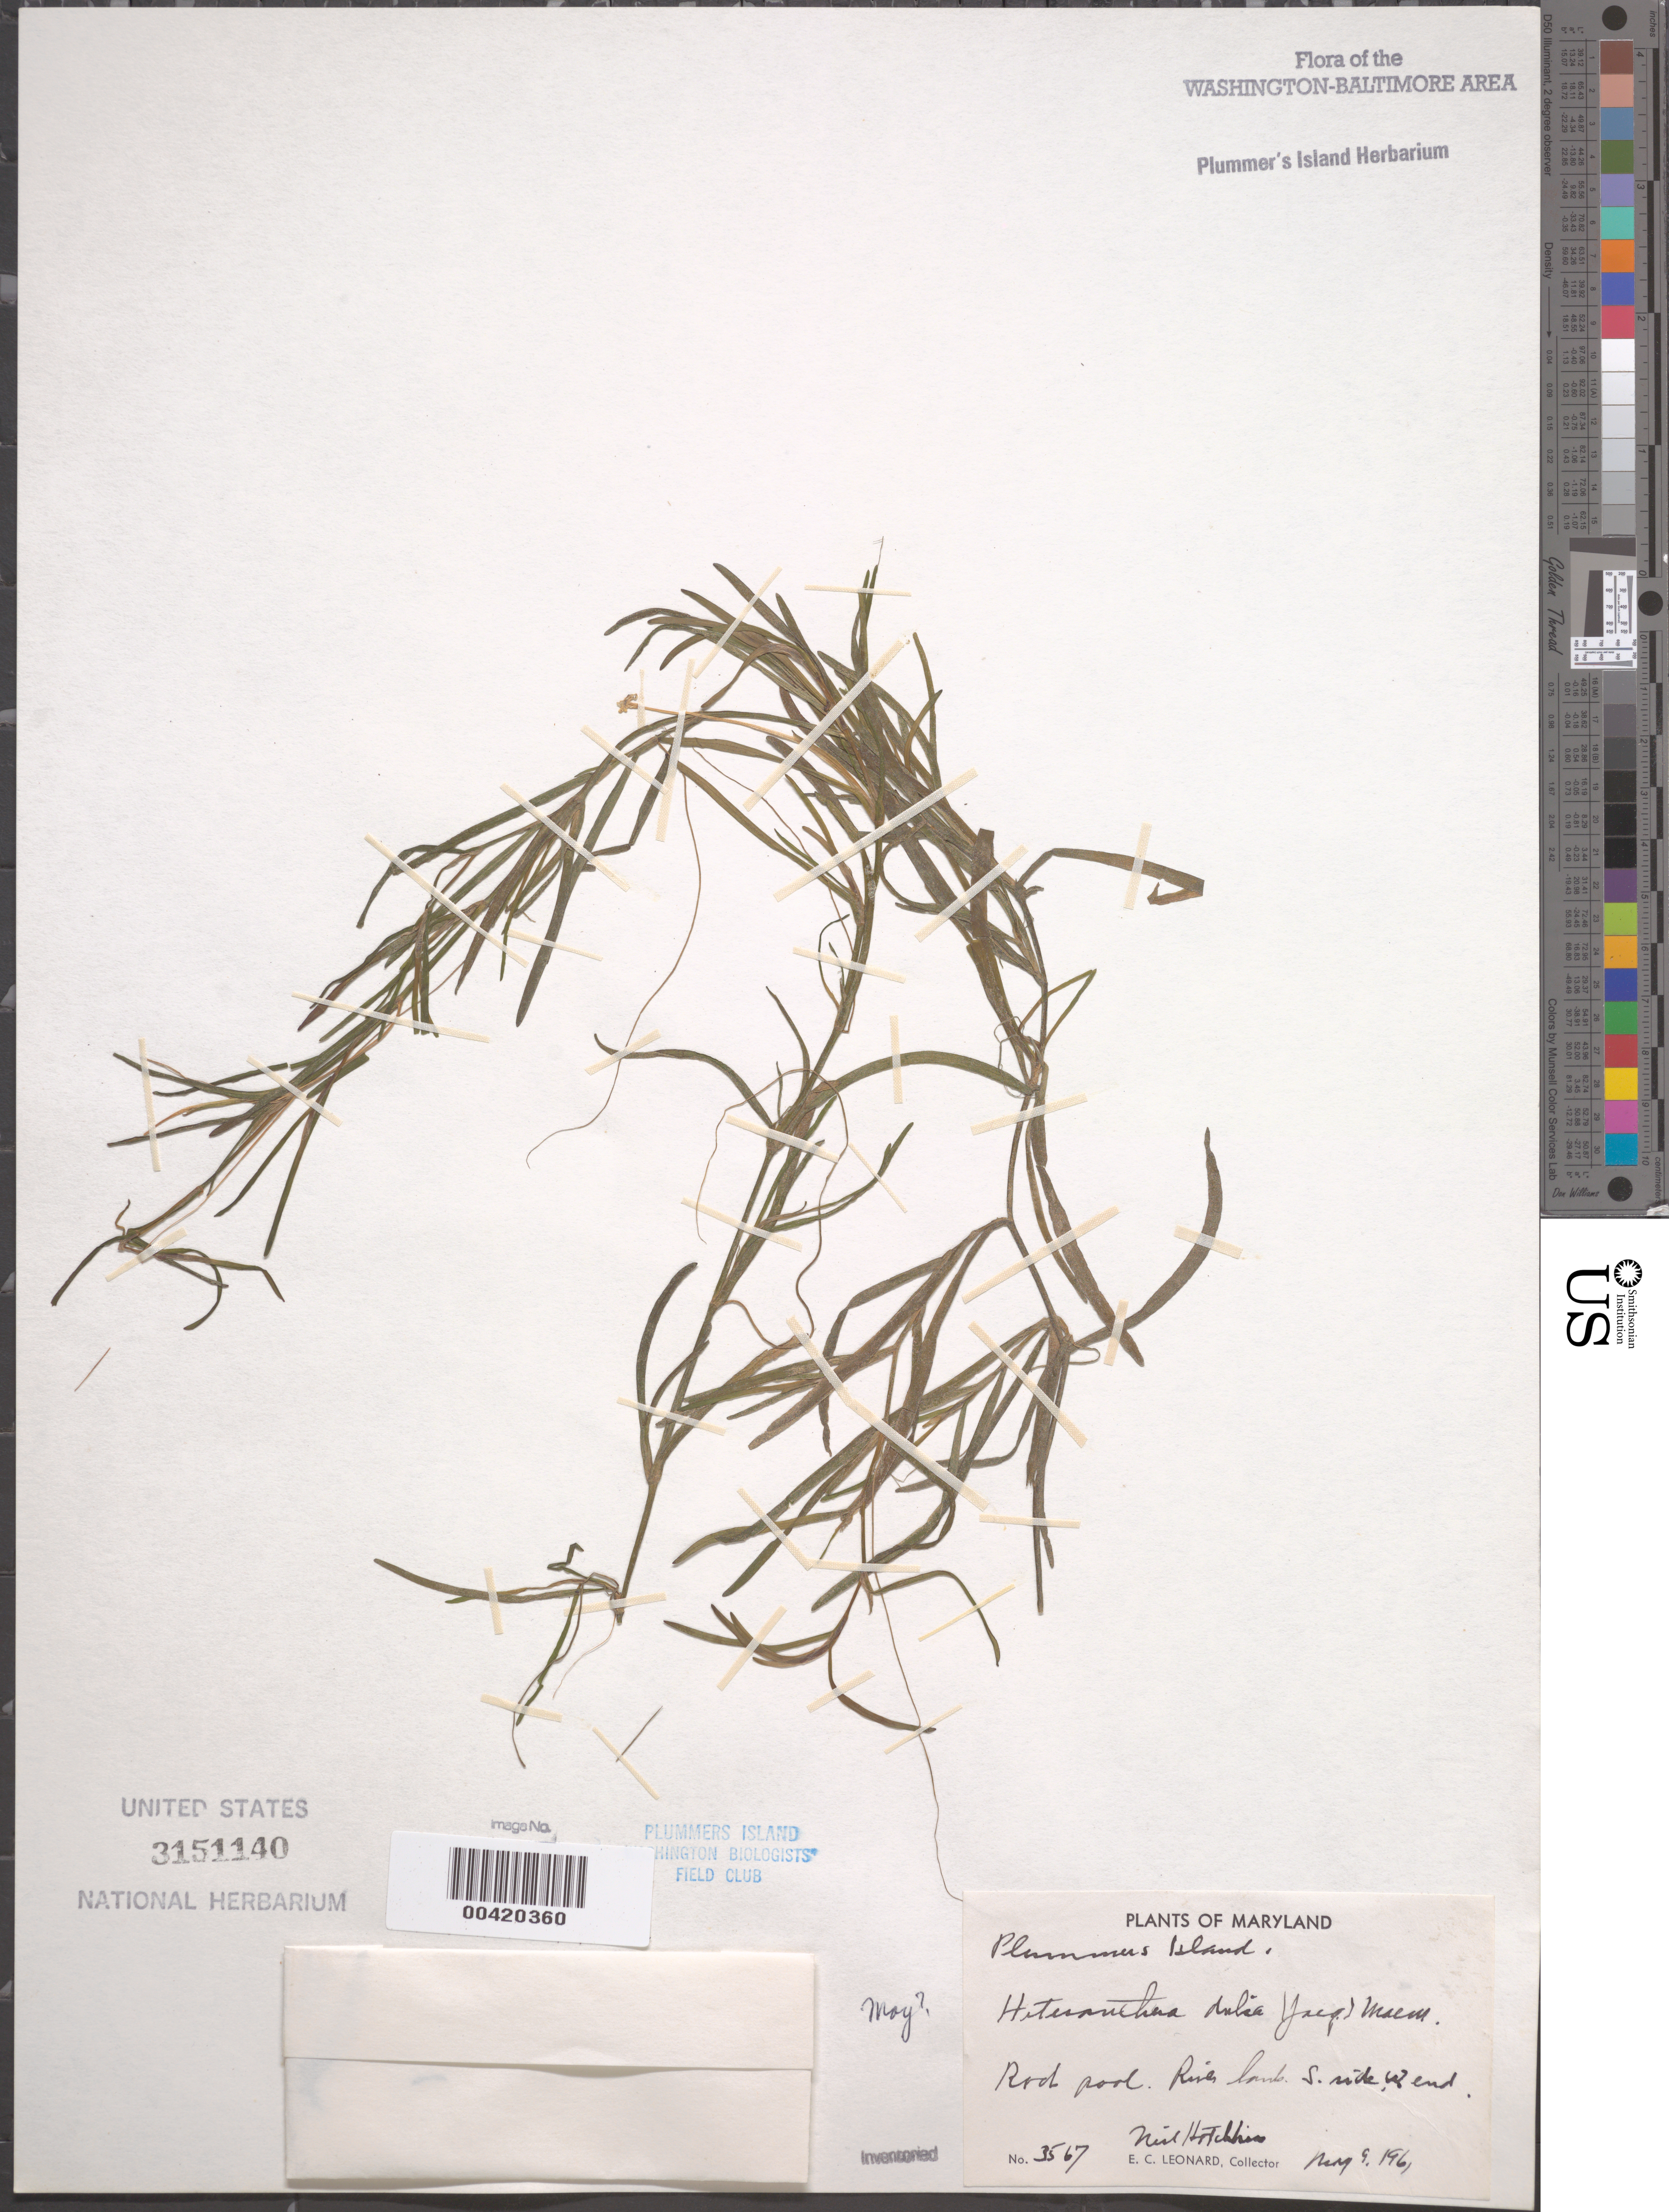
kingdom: Plantae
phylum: Tracheophyta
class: Liliopsida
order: Commelinales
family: Pontederiaceae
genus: Heteranthera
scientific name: Heteranthera dubia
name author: (Jacq.) MacMill.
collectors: E. C. Leonard & N. Hotchkiss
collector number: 3567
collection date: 1961-05-09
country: United States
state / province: Maryland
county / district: Montgomery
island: Plummers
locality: Plummers Island, Rock pool, S side, W end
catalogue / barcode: US 151140